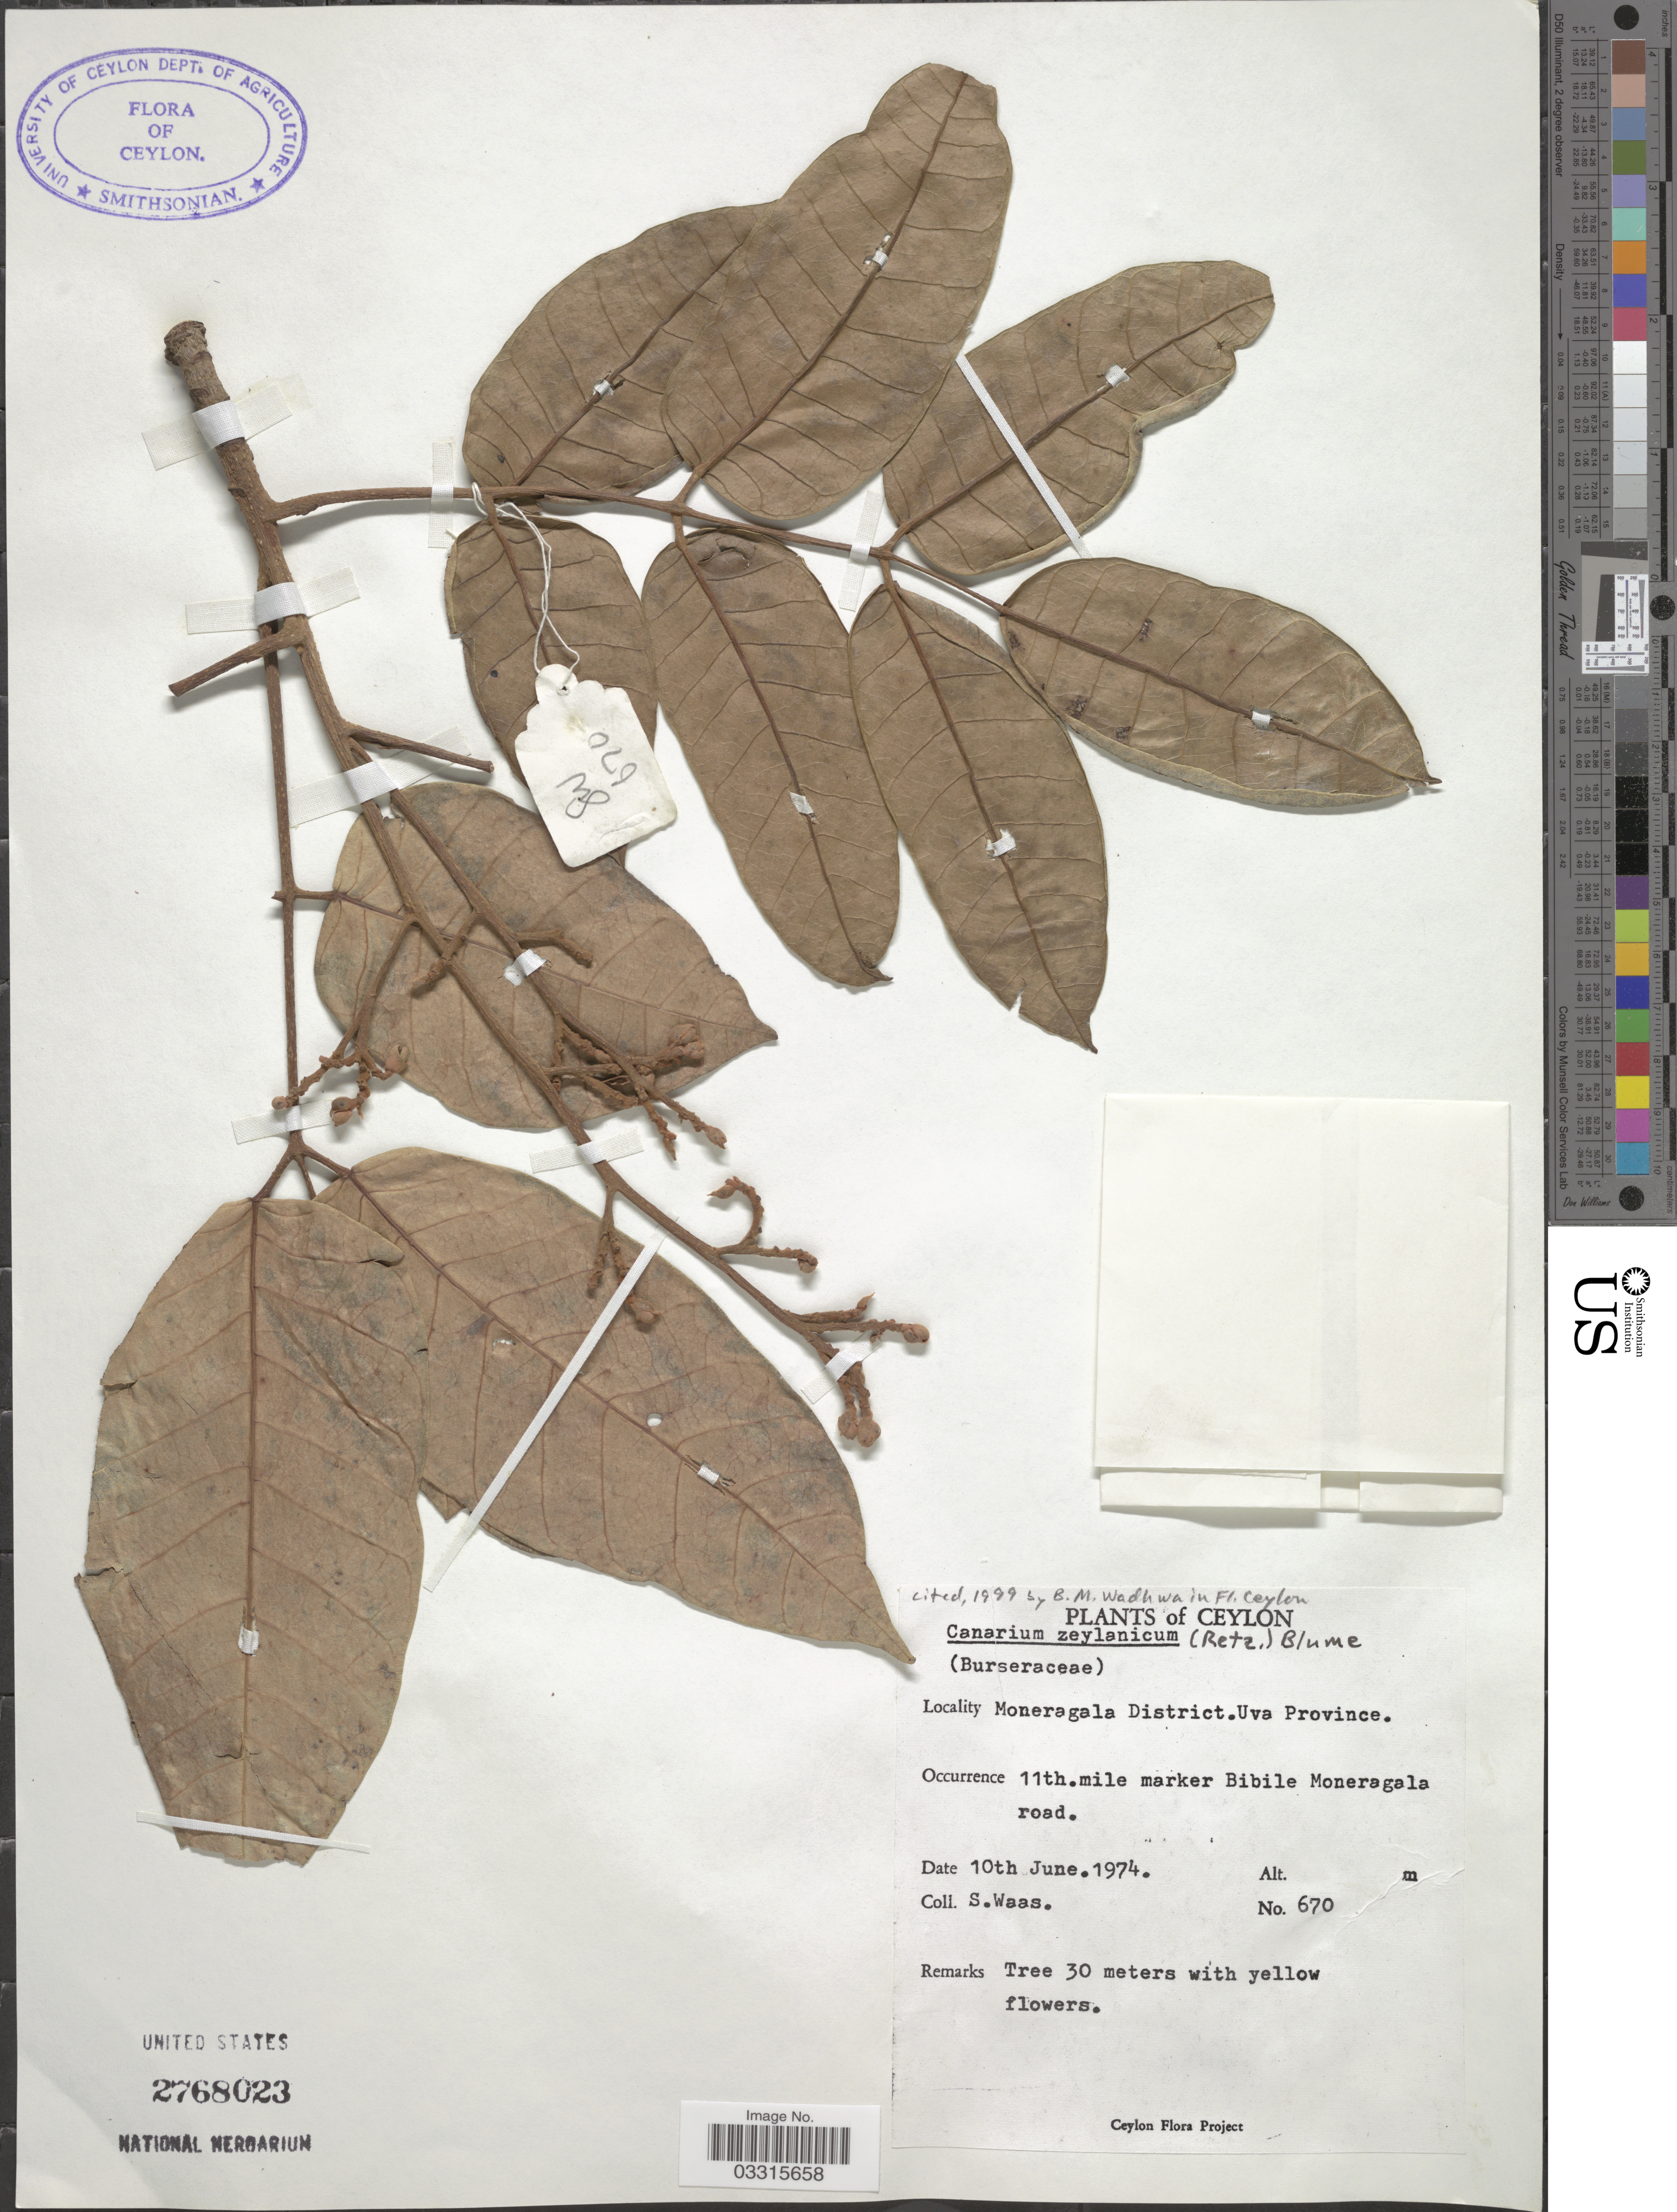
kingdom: Plantae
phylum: Tracheophyta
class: Magnoliopsida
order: Sapindales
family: Burseraceae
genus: Canarium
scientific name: Canarium zeylanicum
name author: (Retz.) Blume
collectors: S. Waas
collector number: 670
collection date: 1974-06-10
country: Sri Lanka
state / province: Uva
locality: Ceylon. Moneragala District. 11th. mile marker Bibile Moneragala road.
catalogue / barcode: US 2768023